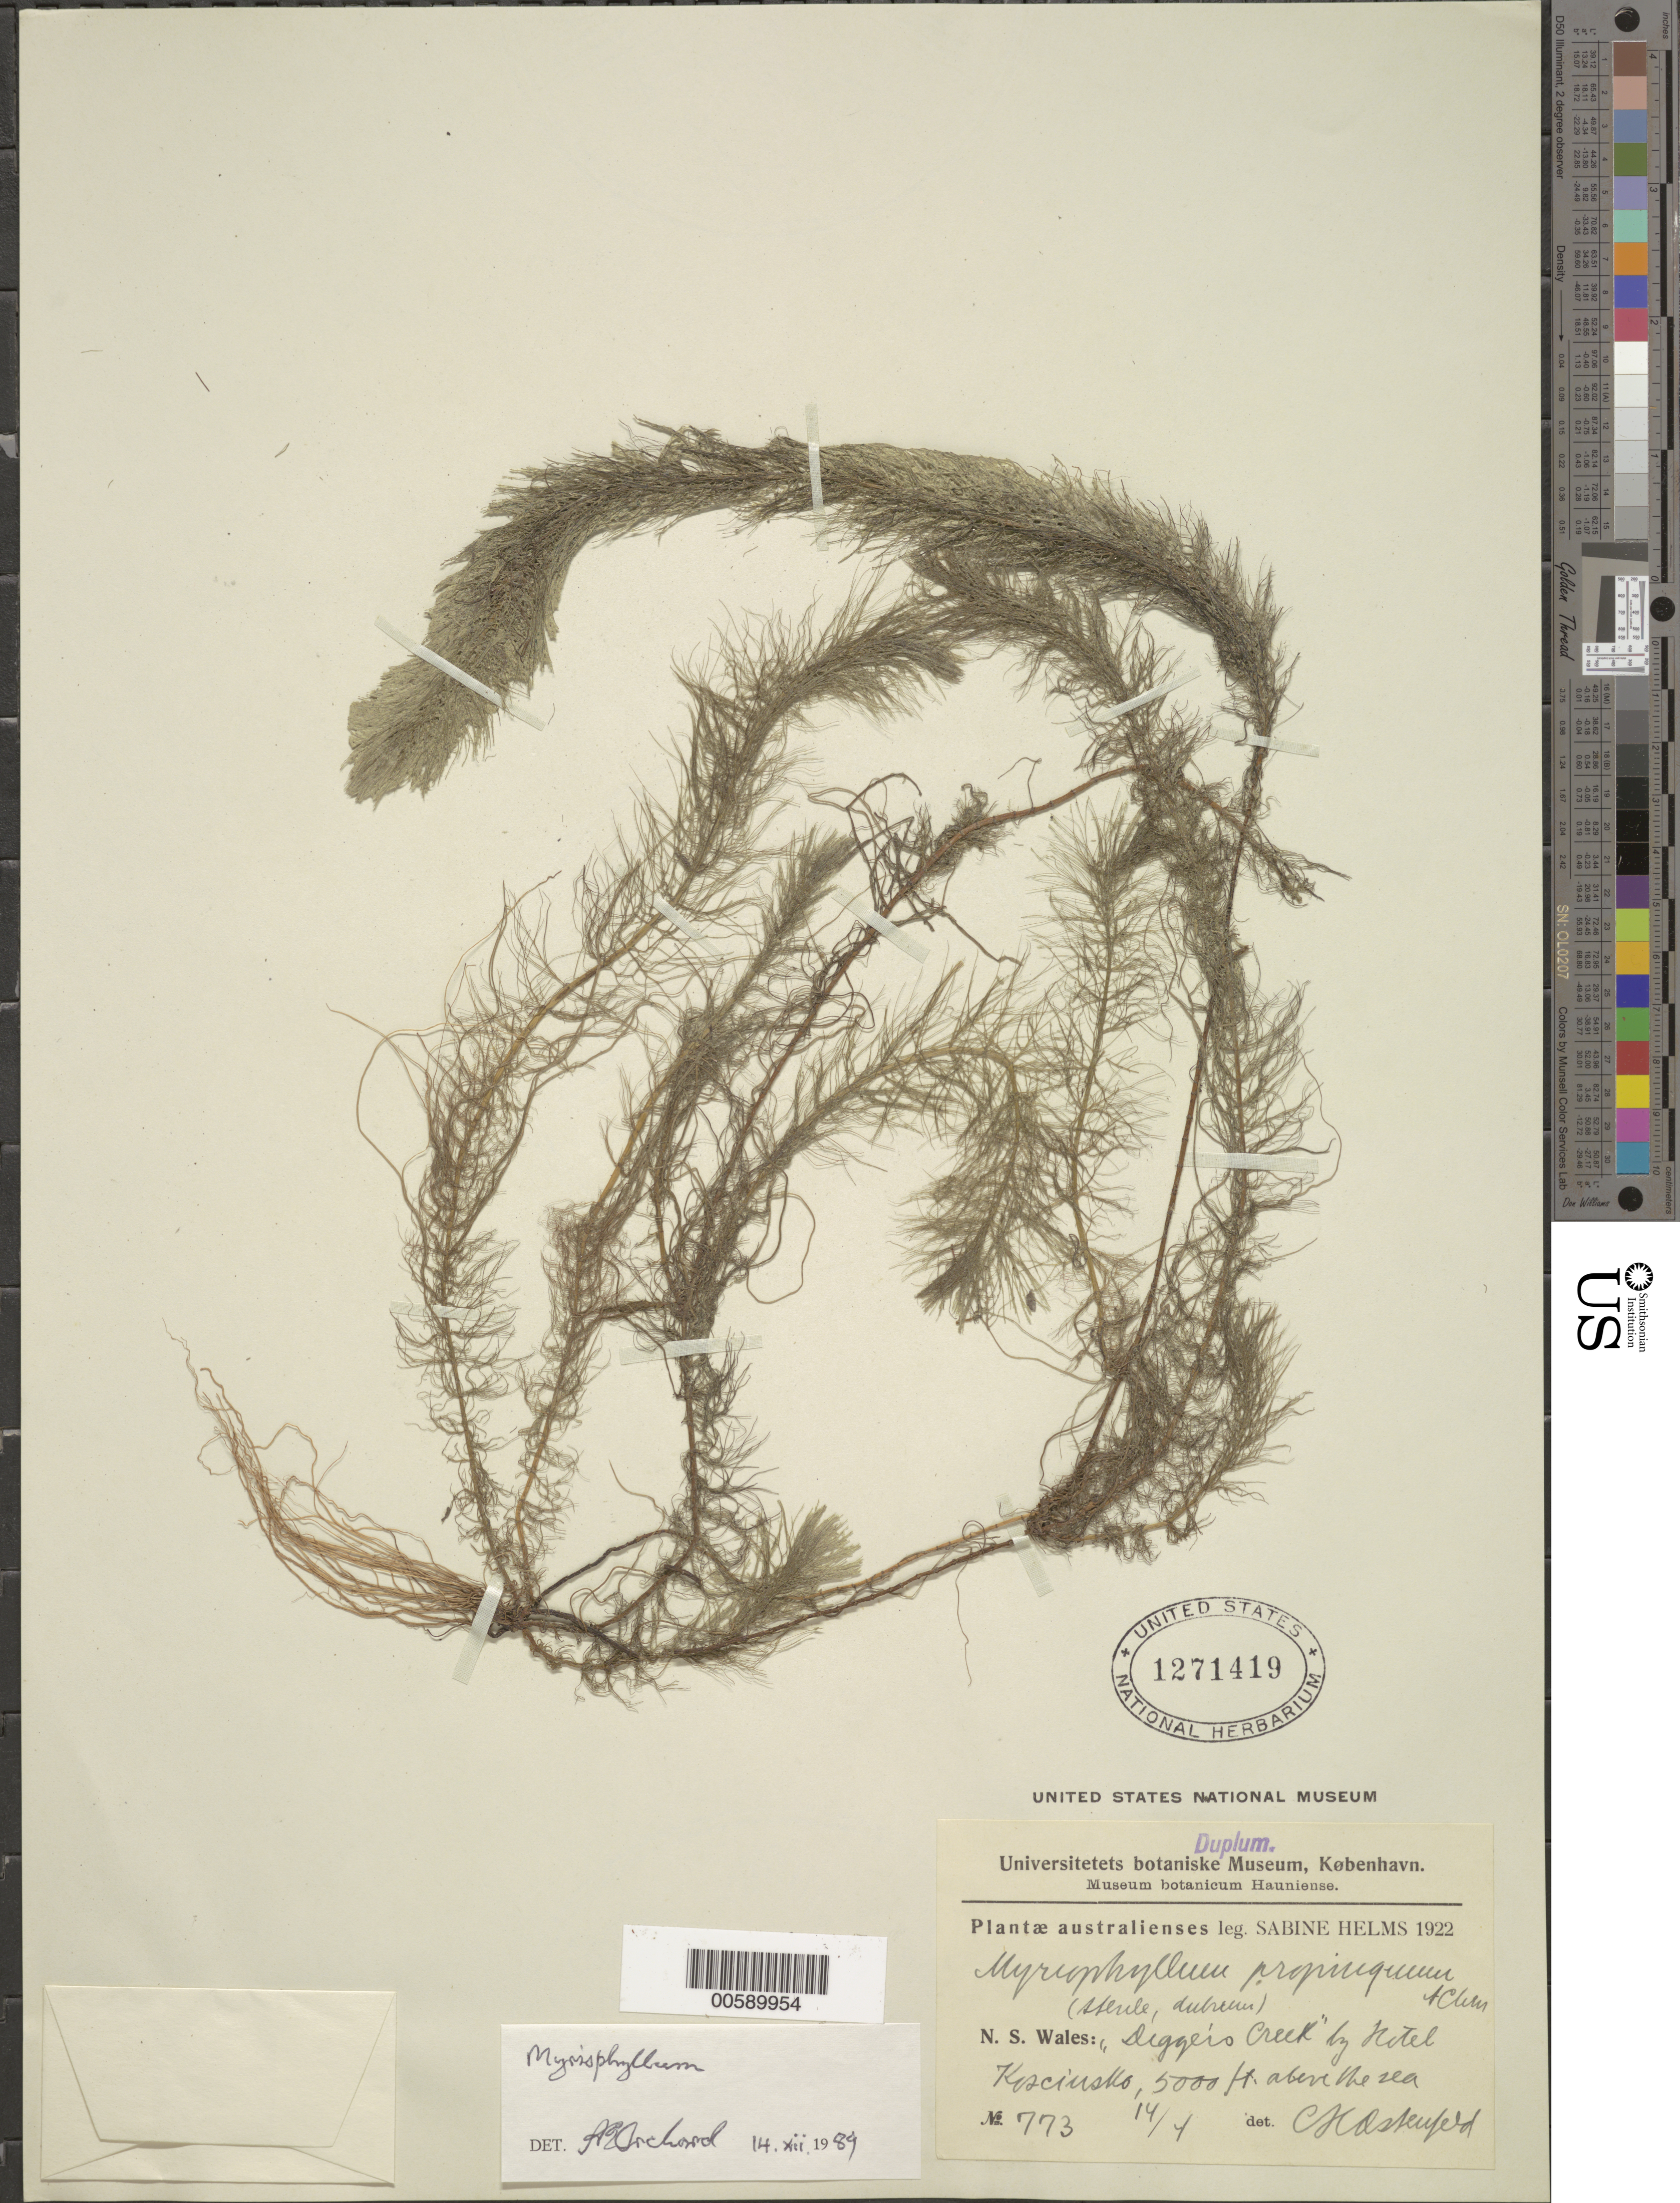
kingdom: Plantae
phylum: Tracheophyta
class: Magnoliopsida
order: Saxifragales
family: Haloragaceae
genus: Myriophyllum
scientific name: Myriophyllum sp.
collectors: S. Helms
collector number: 773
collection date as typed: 14 Apr 1922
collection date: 1922-04-14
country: Australia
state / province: New South Wales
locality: Digger's Creek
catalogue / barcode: US 1271419